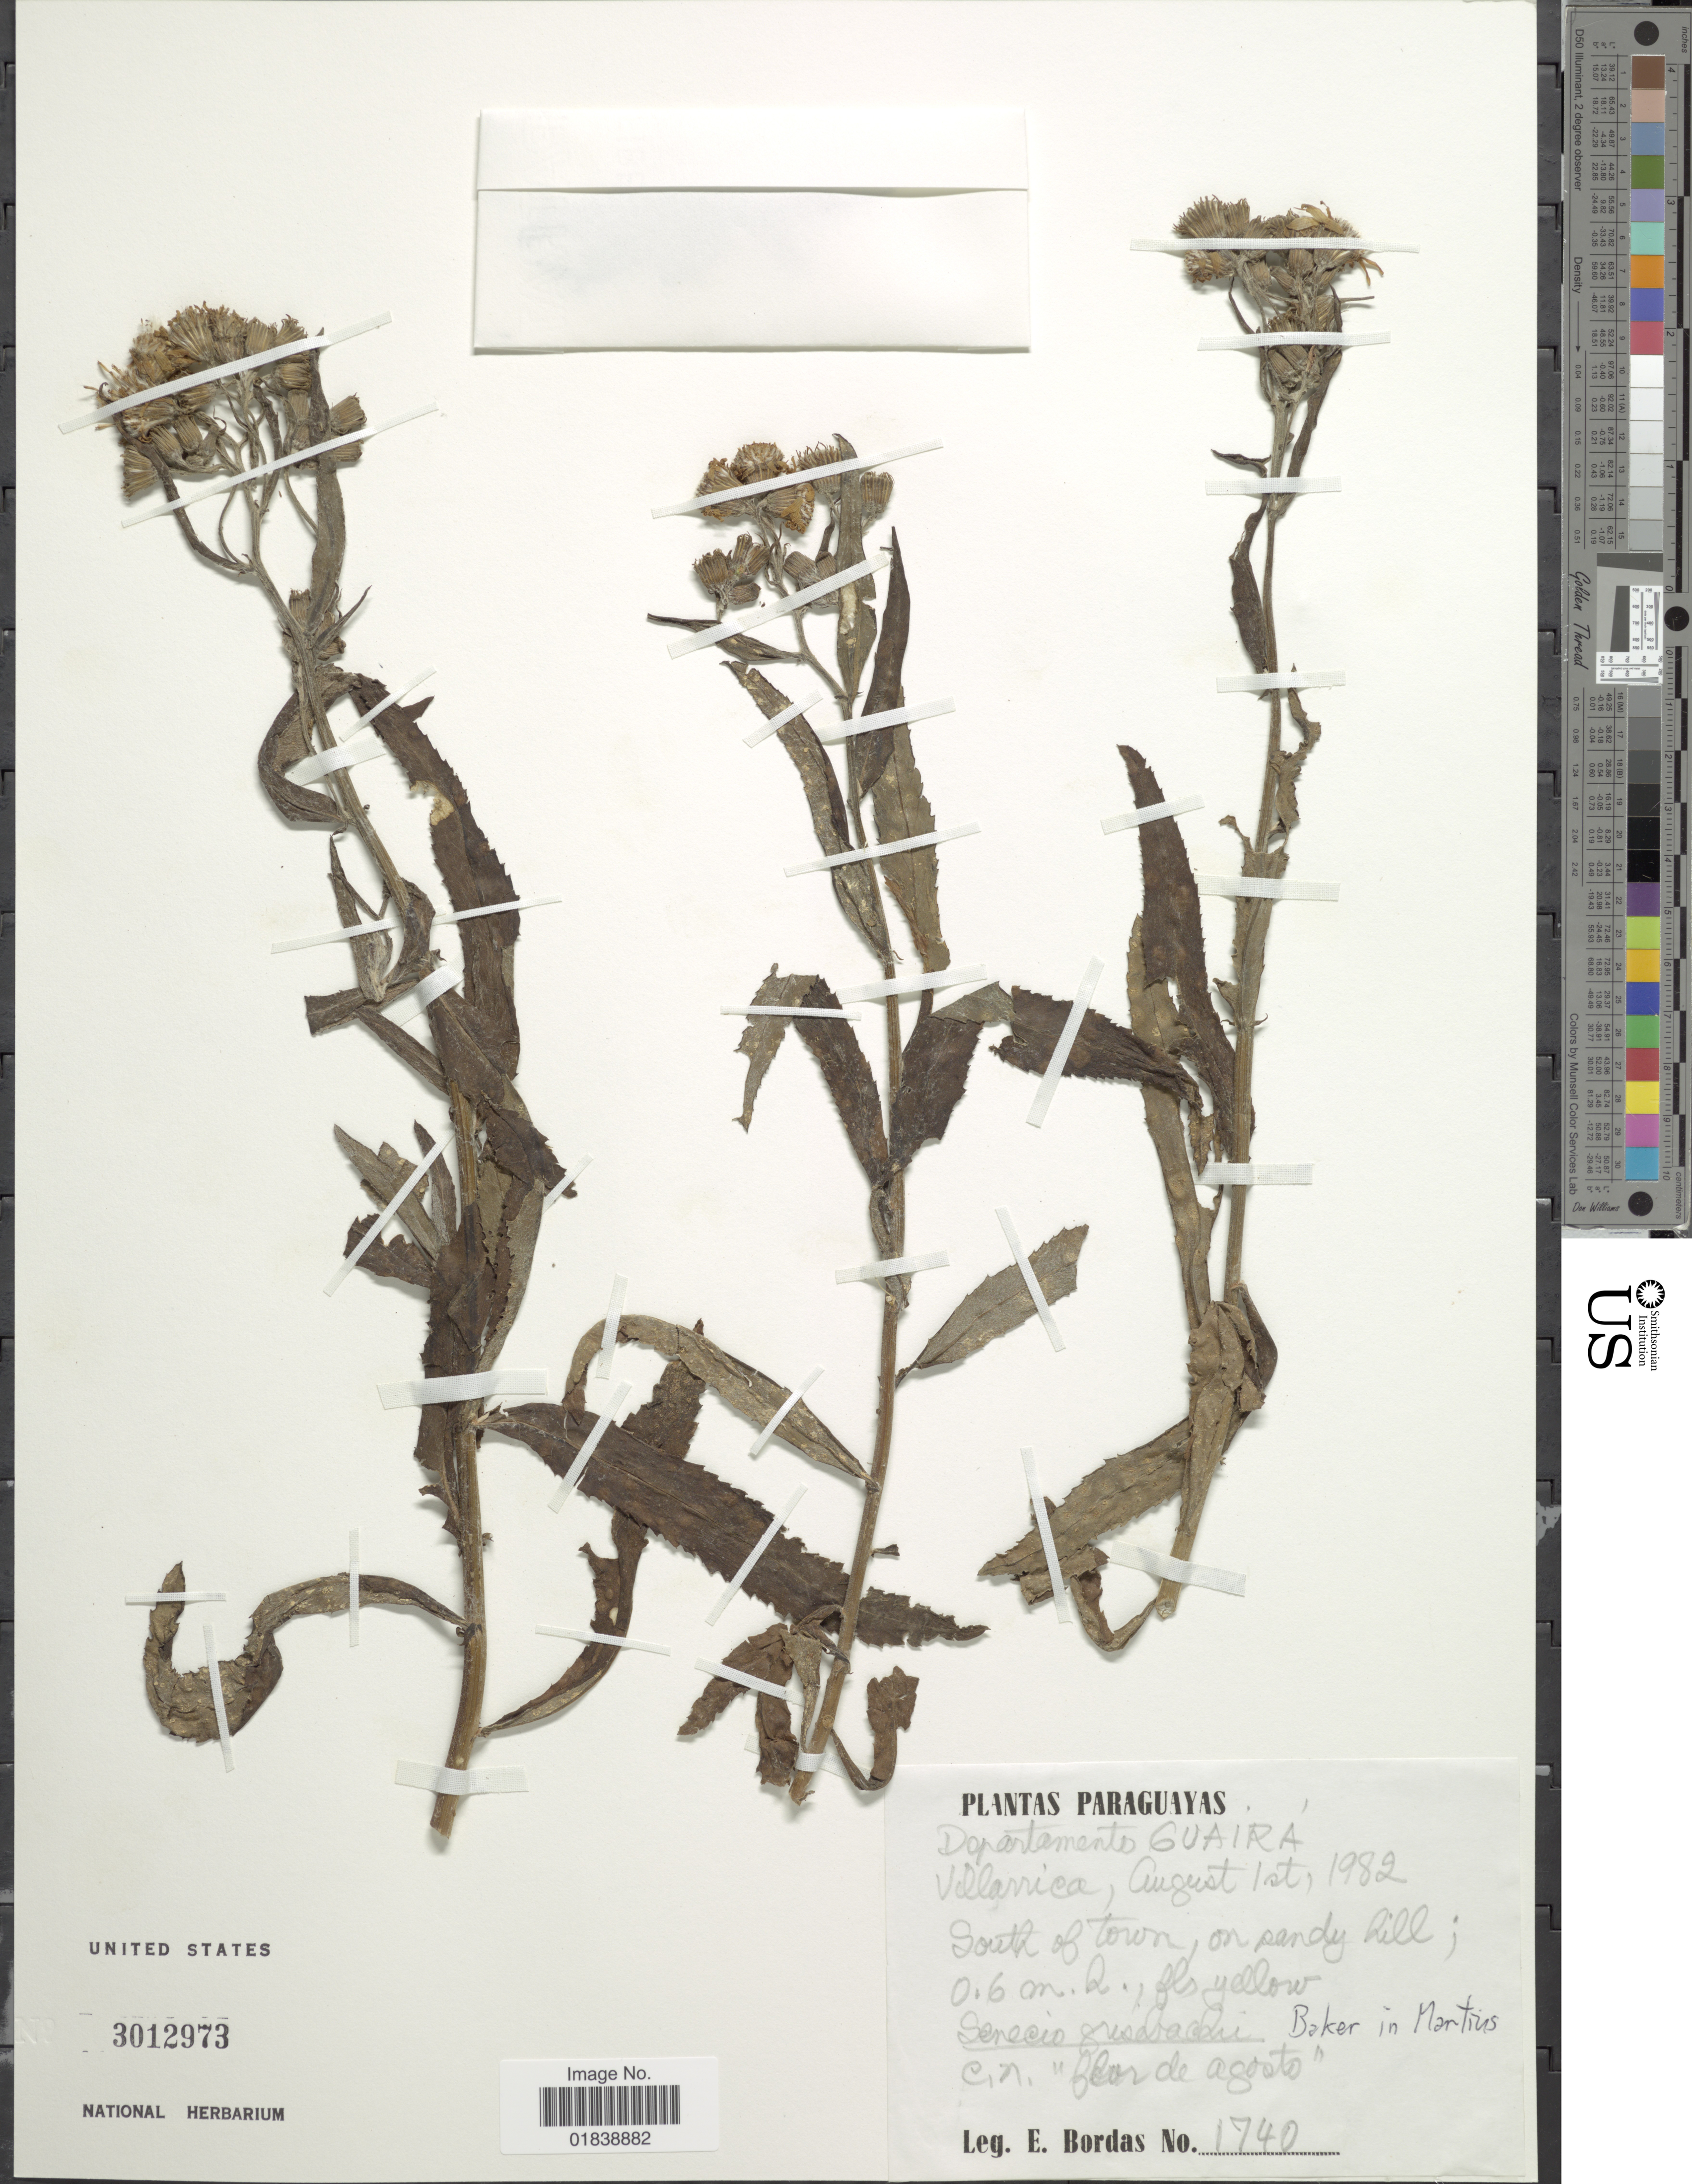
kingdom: Plantae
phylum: Tracheophyta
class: Magnoliopsida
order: Asterales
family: Asteraceae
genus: Senecio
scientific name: Senecio grisebachii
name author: Baker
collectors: E. Bordas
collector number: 1740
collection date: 1982-08-01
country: Paraguay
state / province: Guaira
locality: Villarrica, south of town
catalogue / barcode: US 3012973